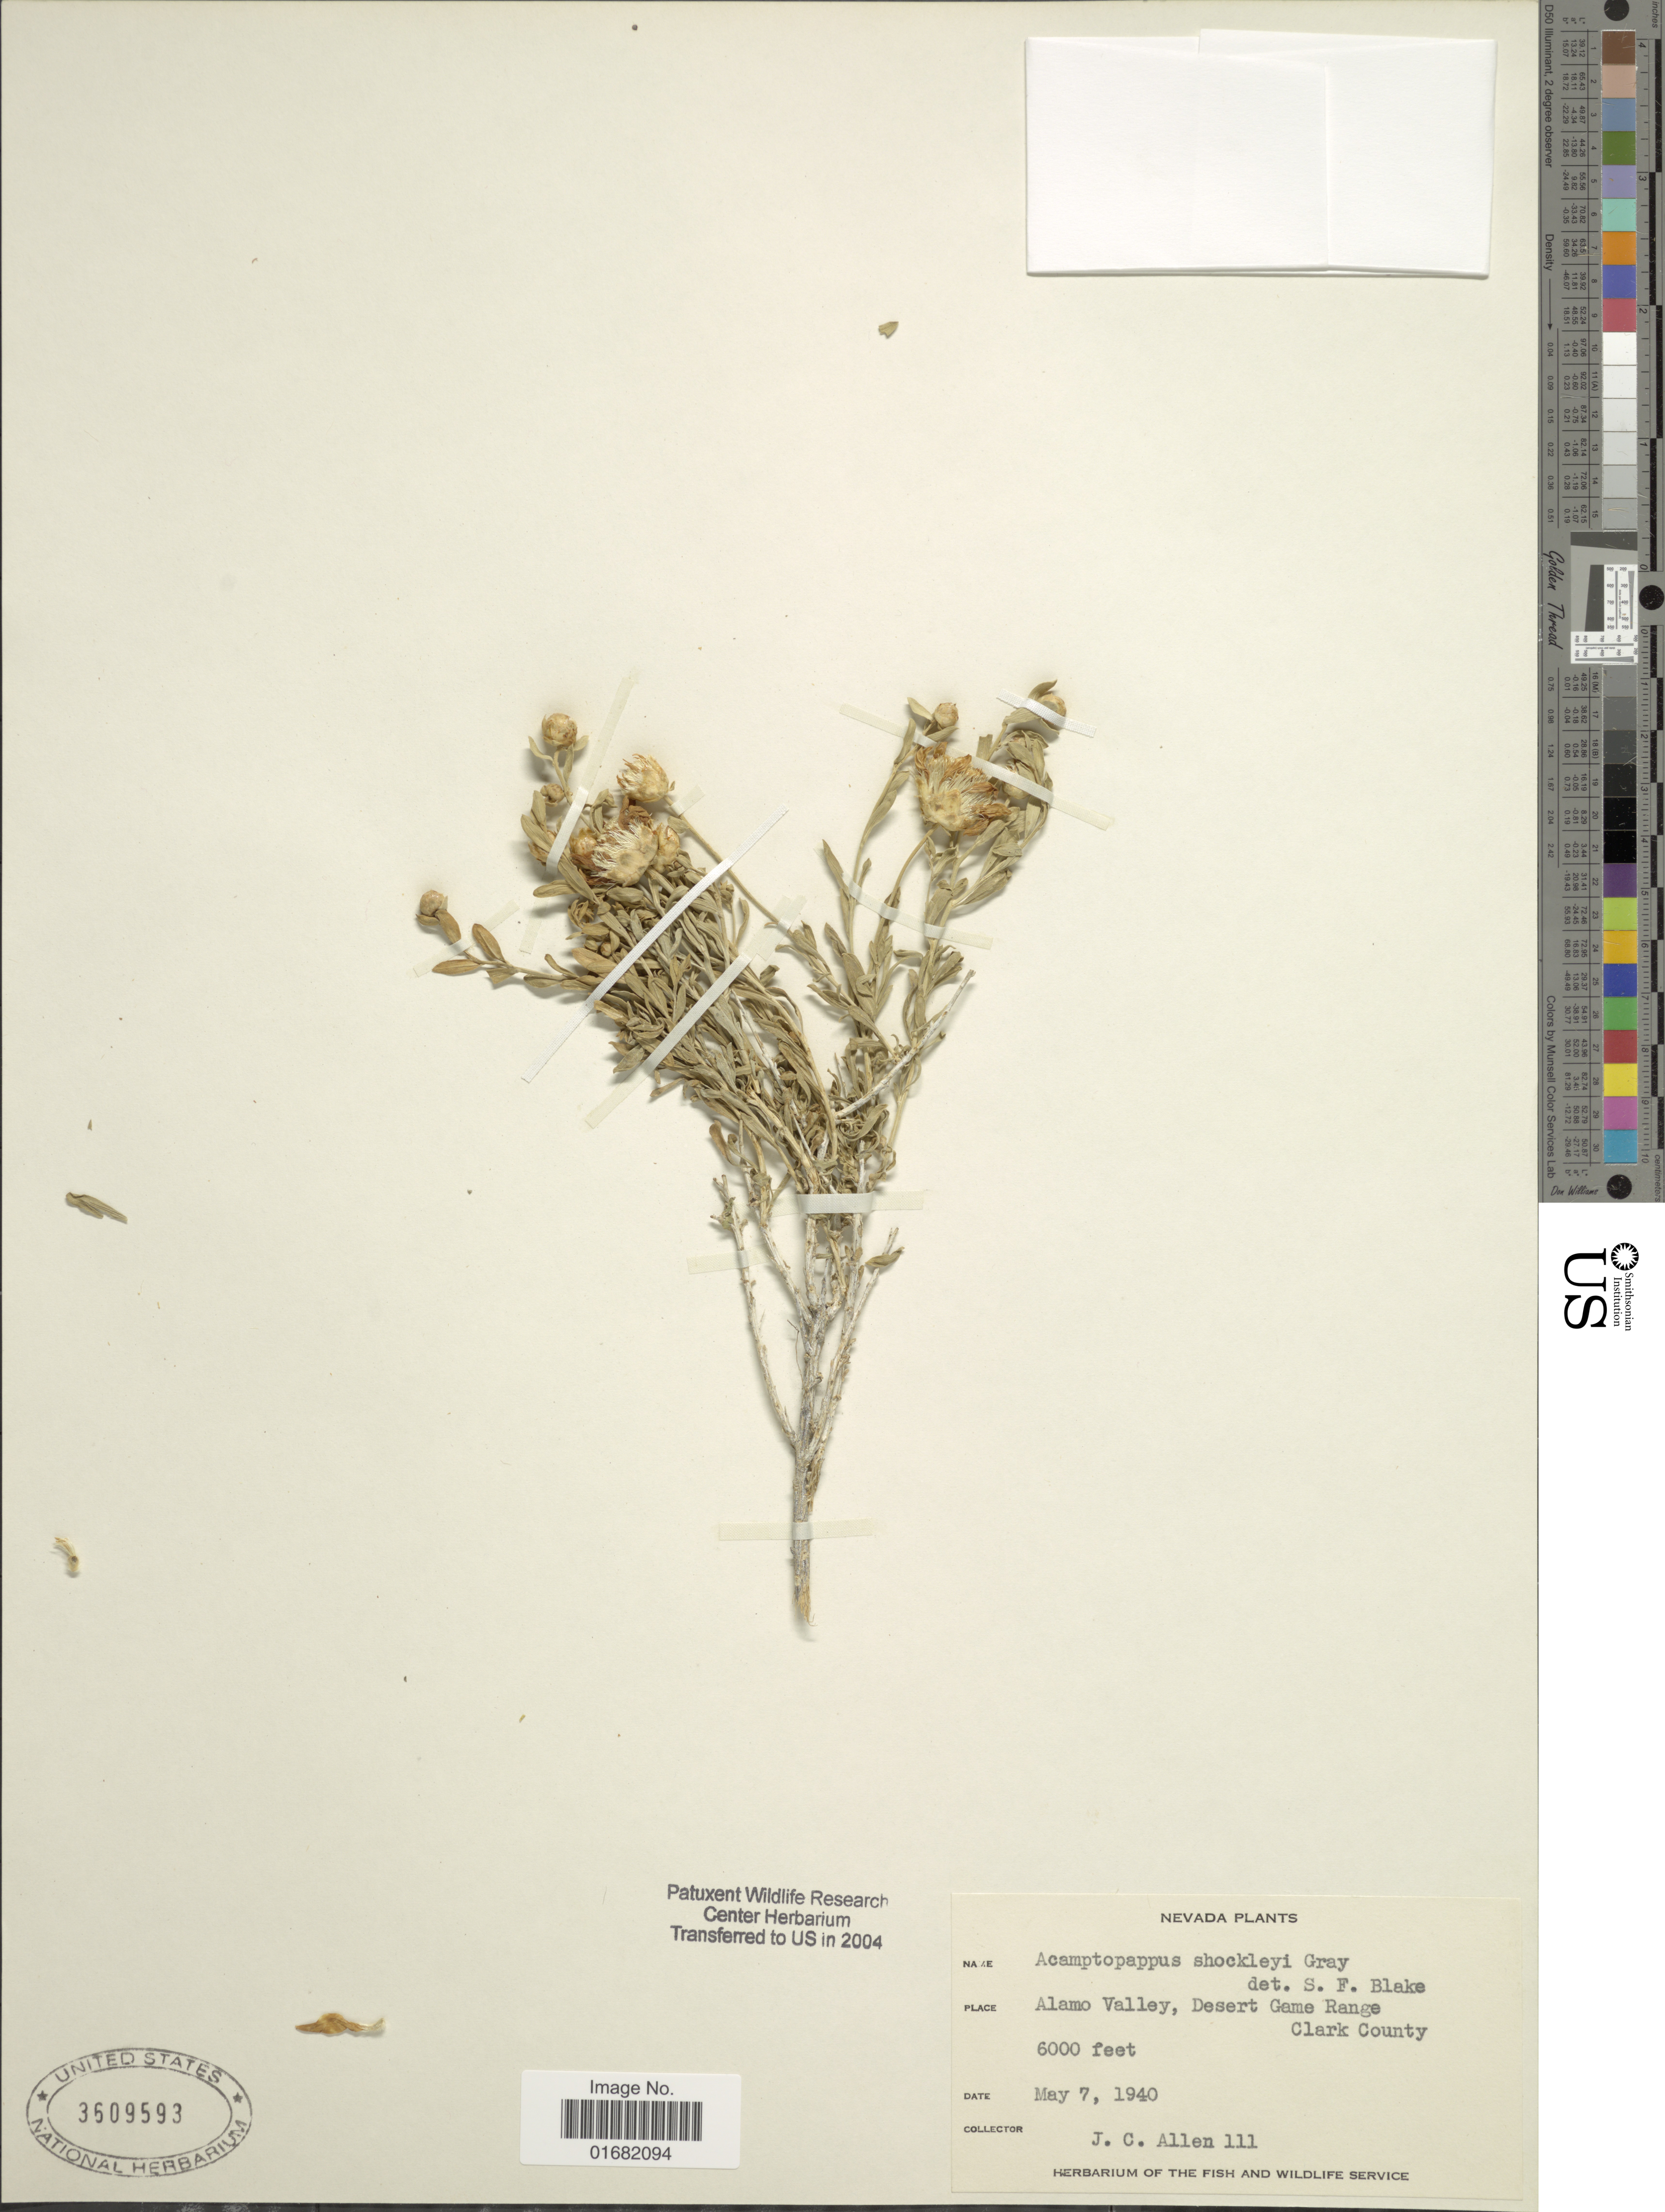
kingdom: Plantae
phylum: Tracheophyta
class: Magnoliopsida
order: Asterales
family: Asteraceae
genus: Acamptopappus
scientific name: Acamptopappus shockleyi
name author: A. Gray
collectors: J. C. Allen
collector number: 111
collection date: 1940-05-07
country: United States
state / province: Nevada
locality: Alamo Valley, Desert Game Range. Clark County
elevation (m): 1829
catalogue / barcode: US 3609593